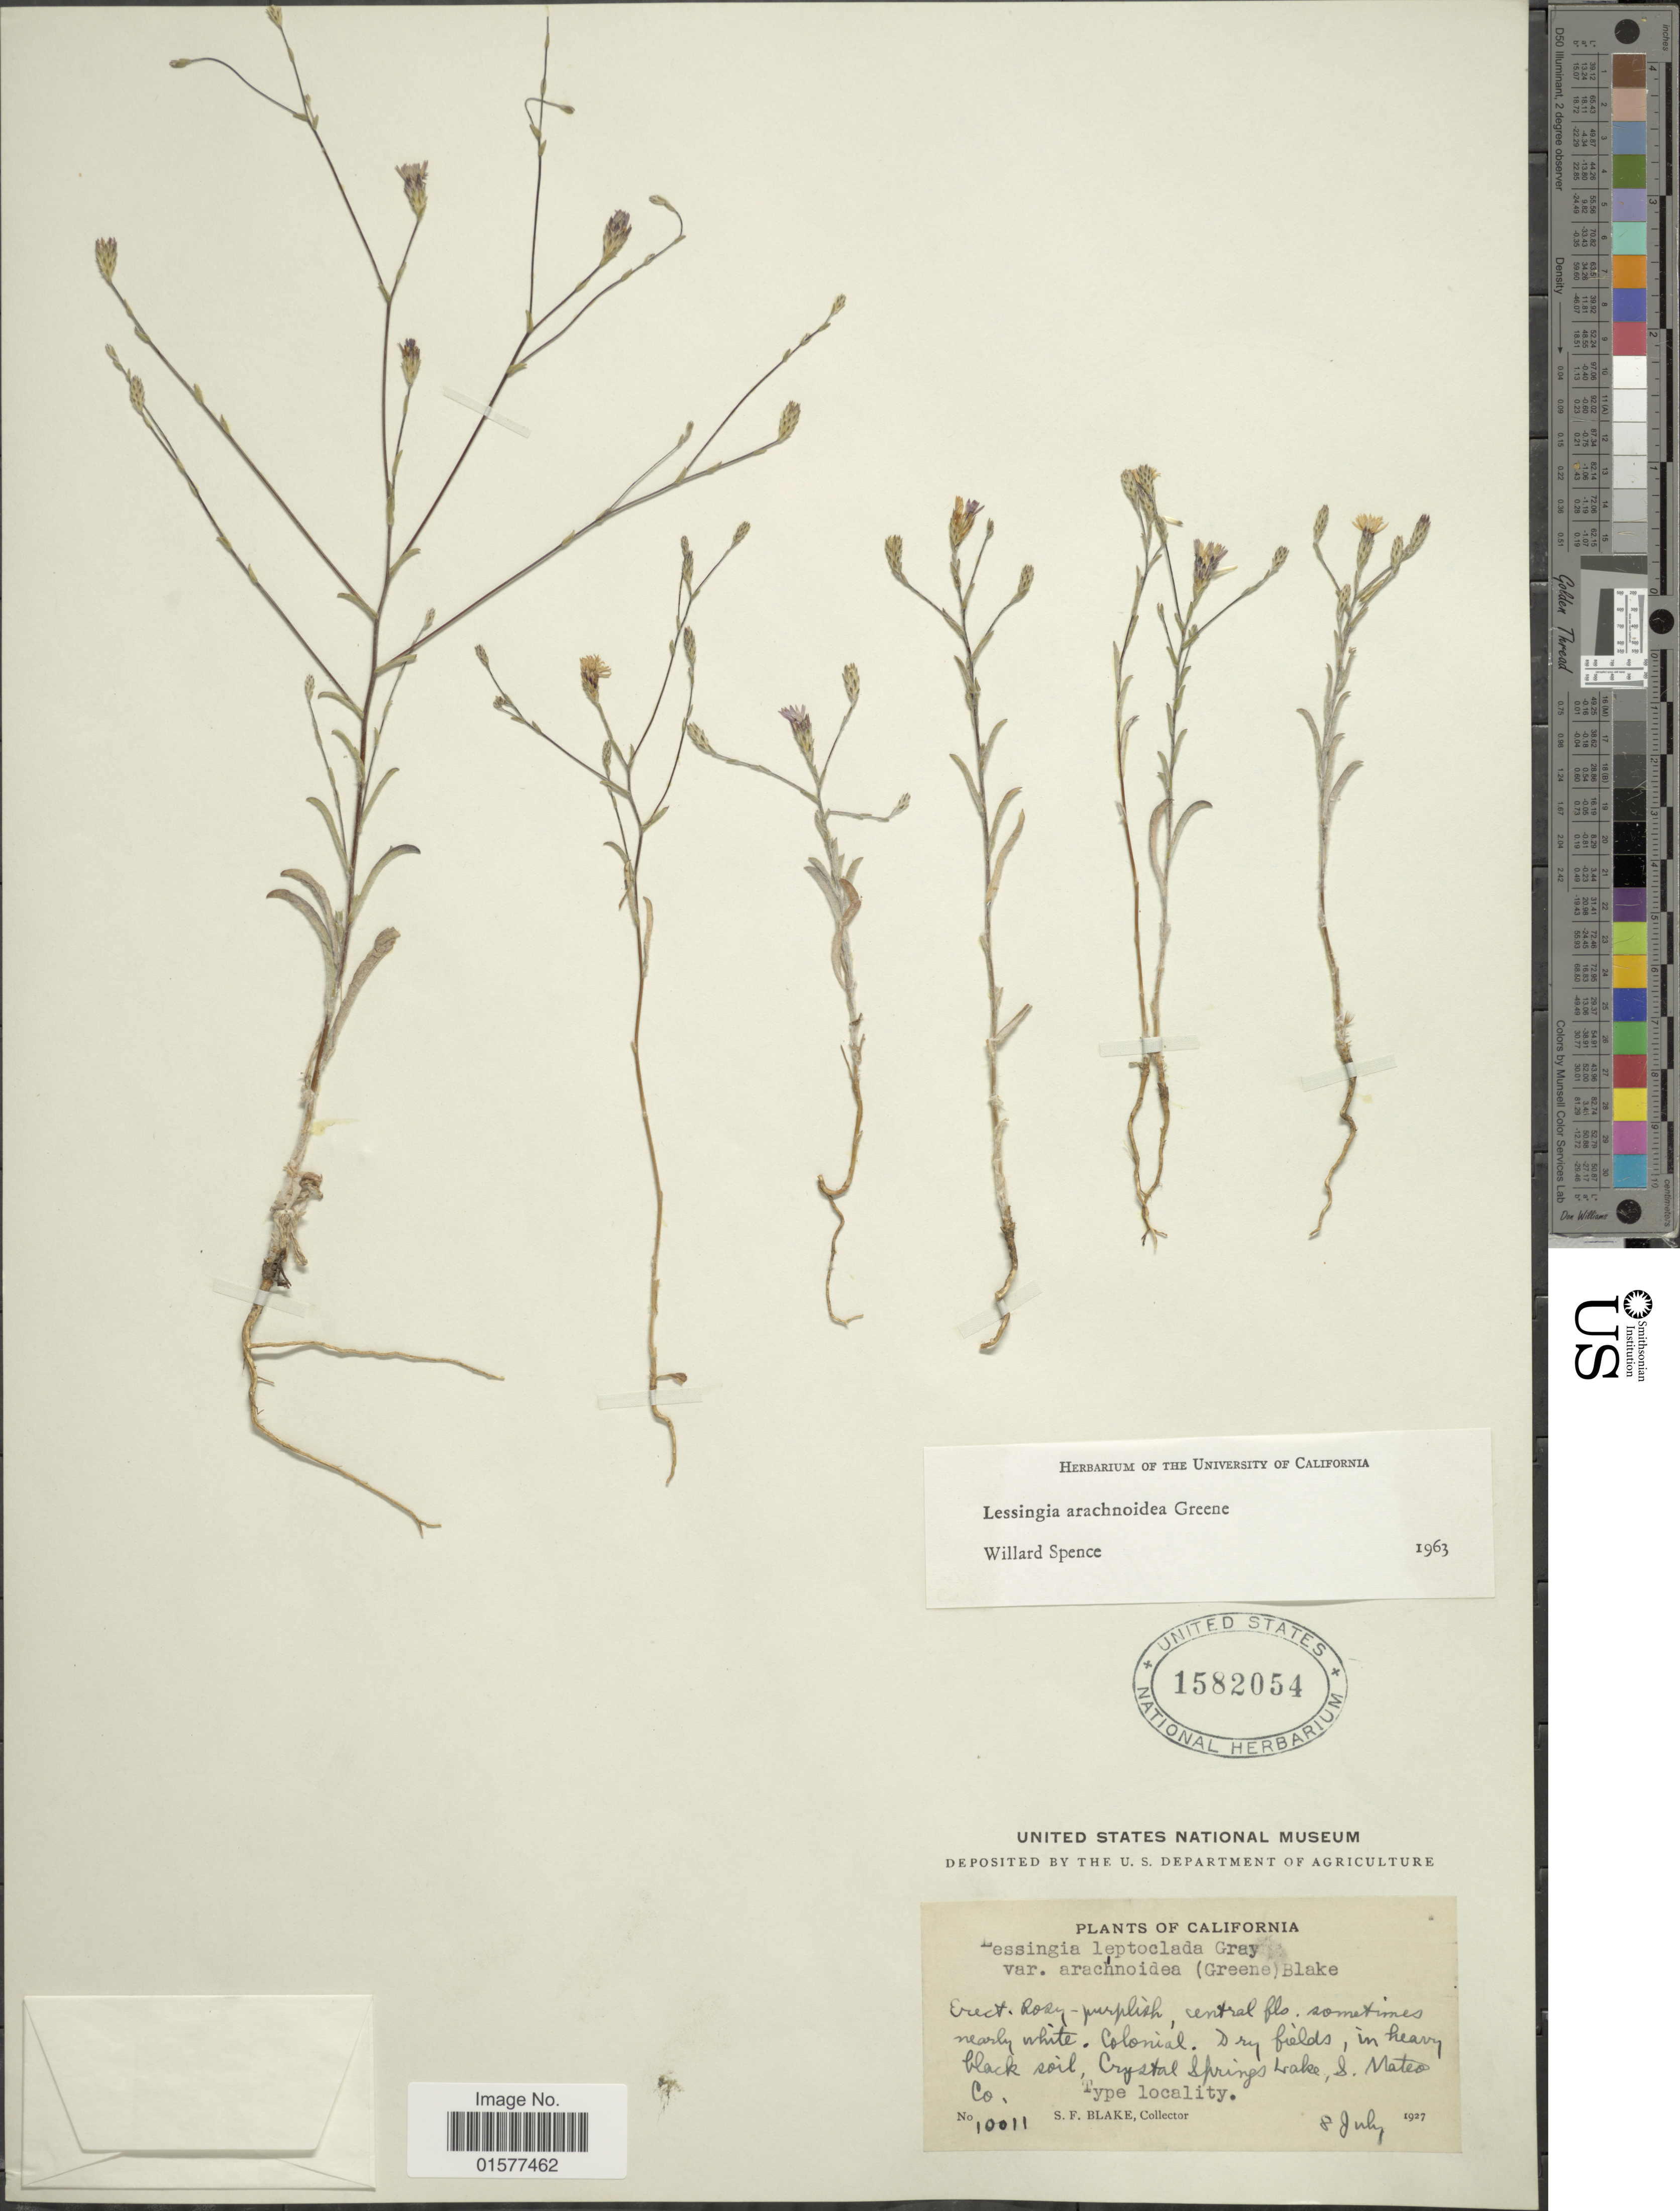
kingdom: Plantae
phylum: Tracheophyta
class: Magnoliopsida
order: Asterales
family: Asteraceae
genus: Lessingia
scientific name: Lessingia arachnoidea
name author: Greene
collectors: S. Blake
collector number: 10011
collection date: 1927-07-08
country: United States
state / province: California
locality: Crystal Springs Lake, S. Mateo, Type locality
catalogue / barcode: US 1582054